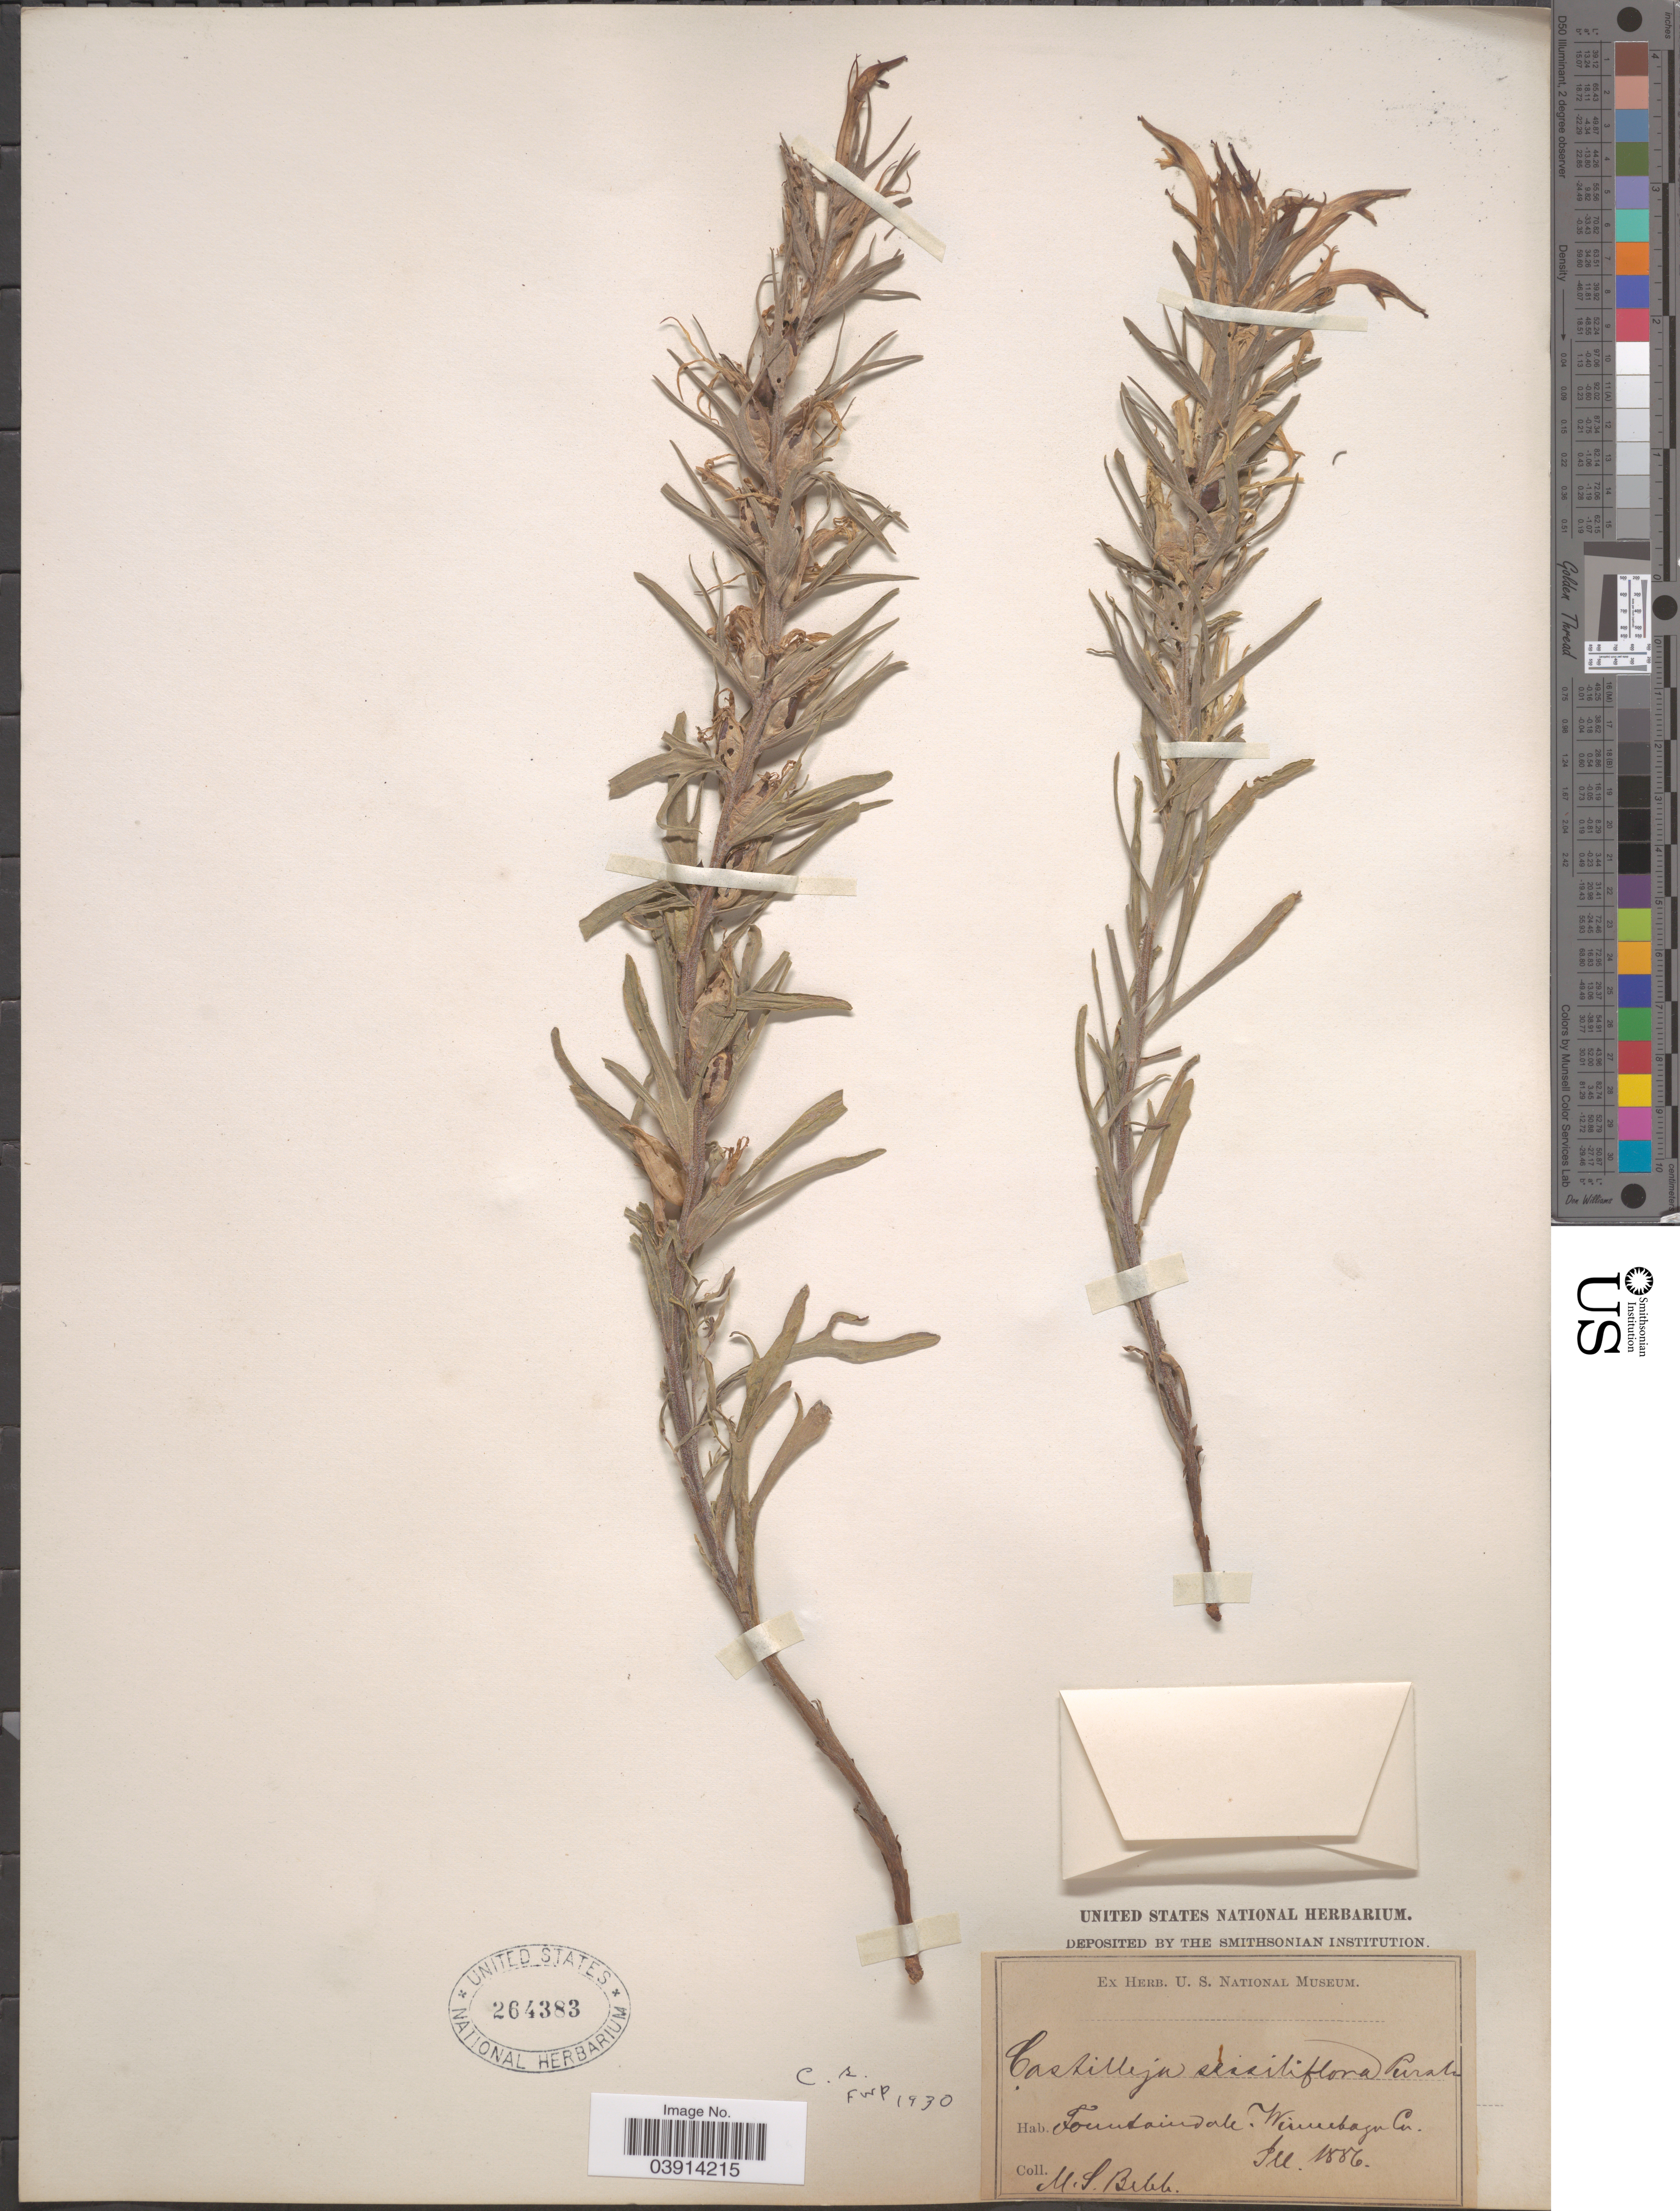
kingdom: Plantae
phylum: Tracheophyta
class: Magnoliopsida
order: Lamiales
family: Orobanchaceae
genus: Castilleja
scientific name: Castilleja sessiliflora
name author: Pursh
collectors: M. Bebb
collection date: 1886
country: United States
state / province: Illinois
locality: Fountaindale. Winnebago Co.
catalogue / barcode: US 264383